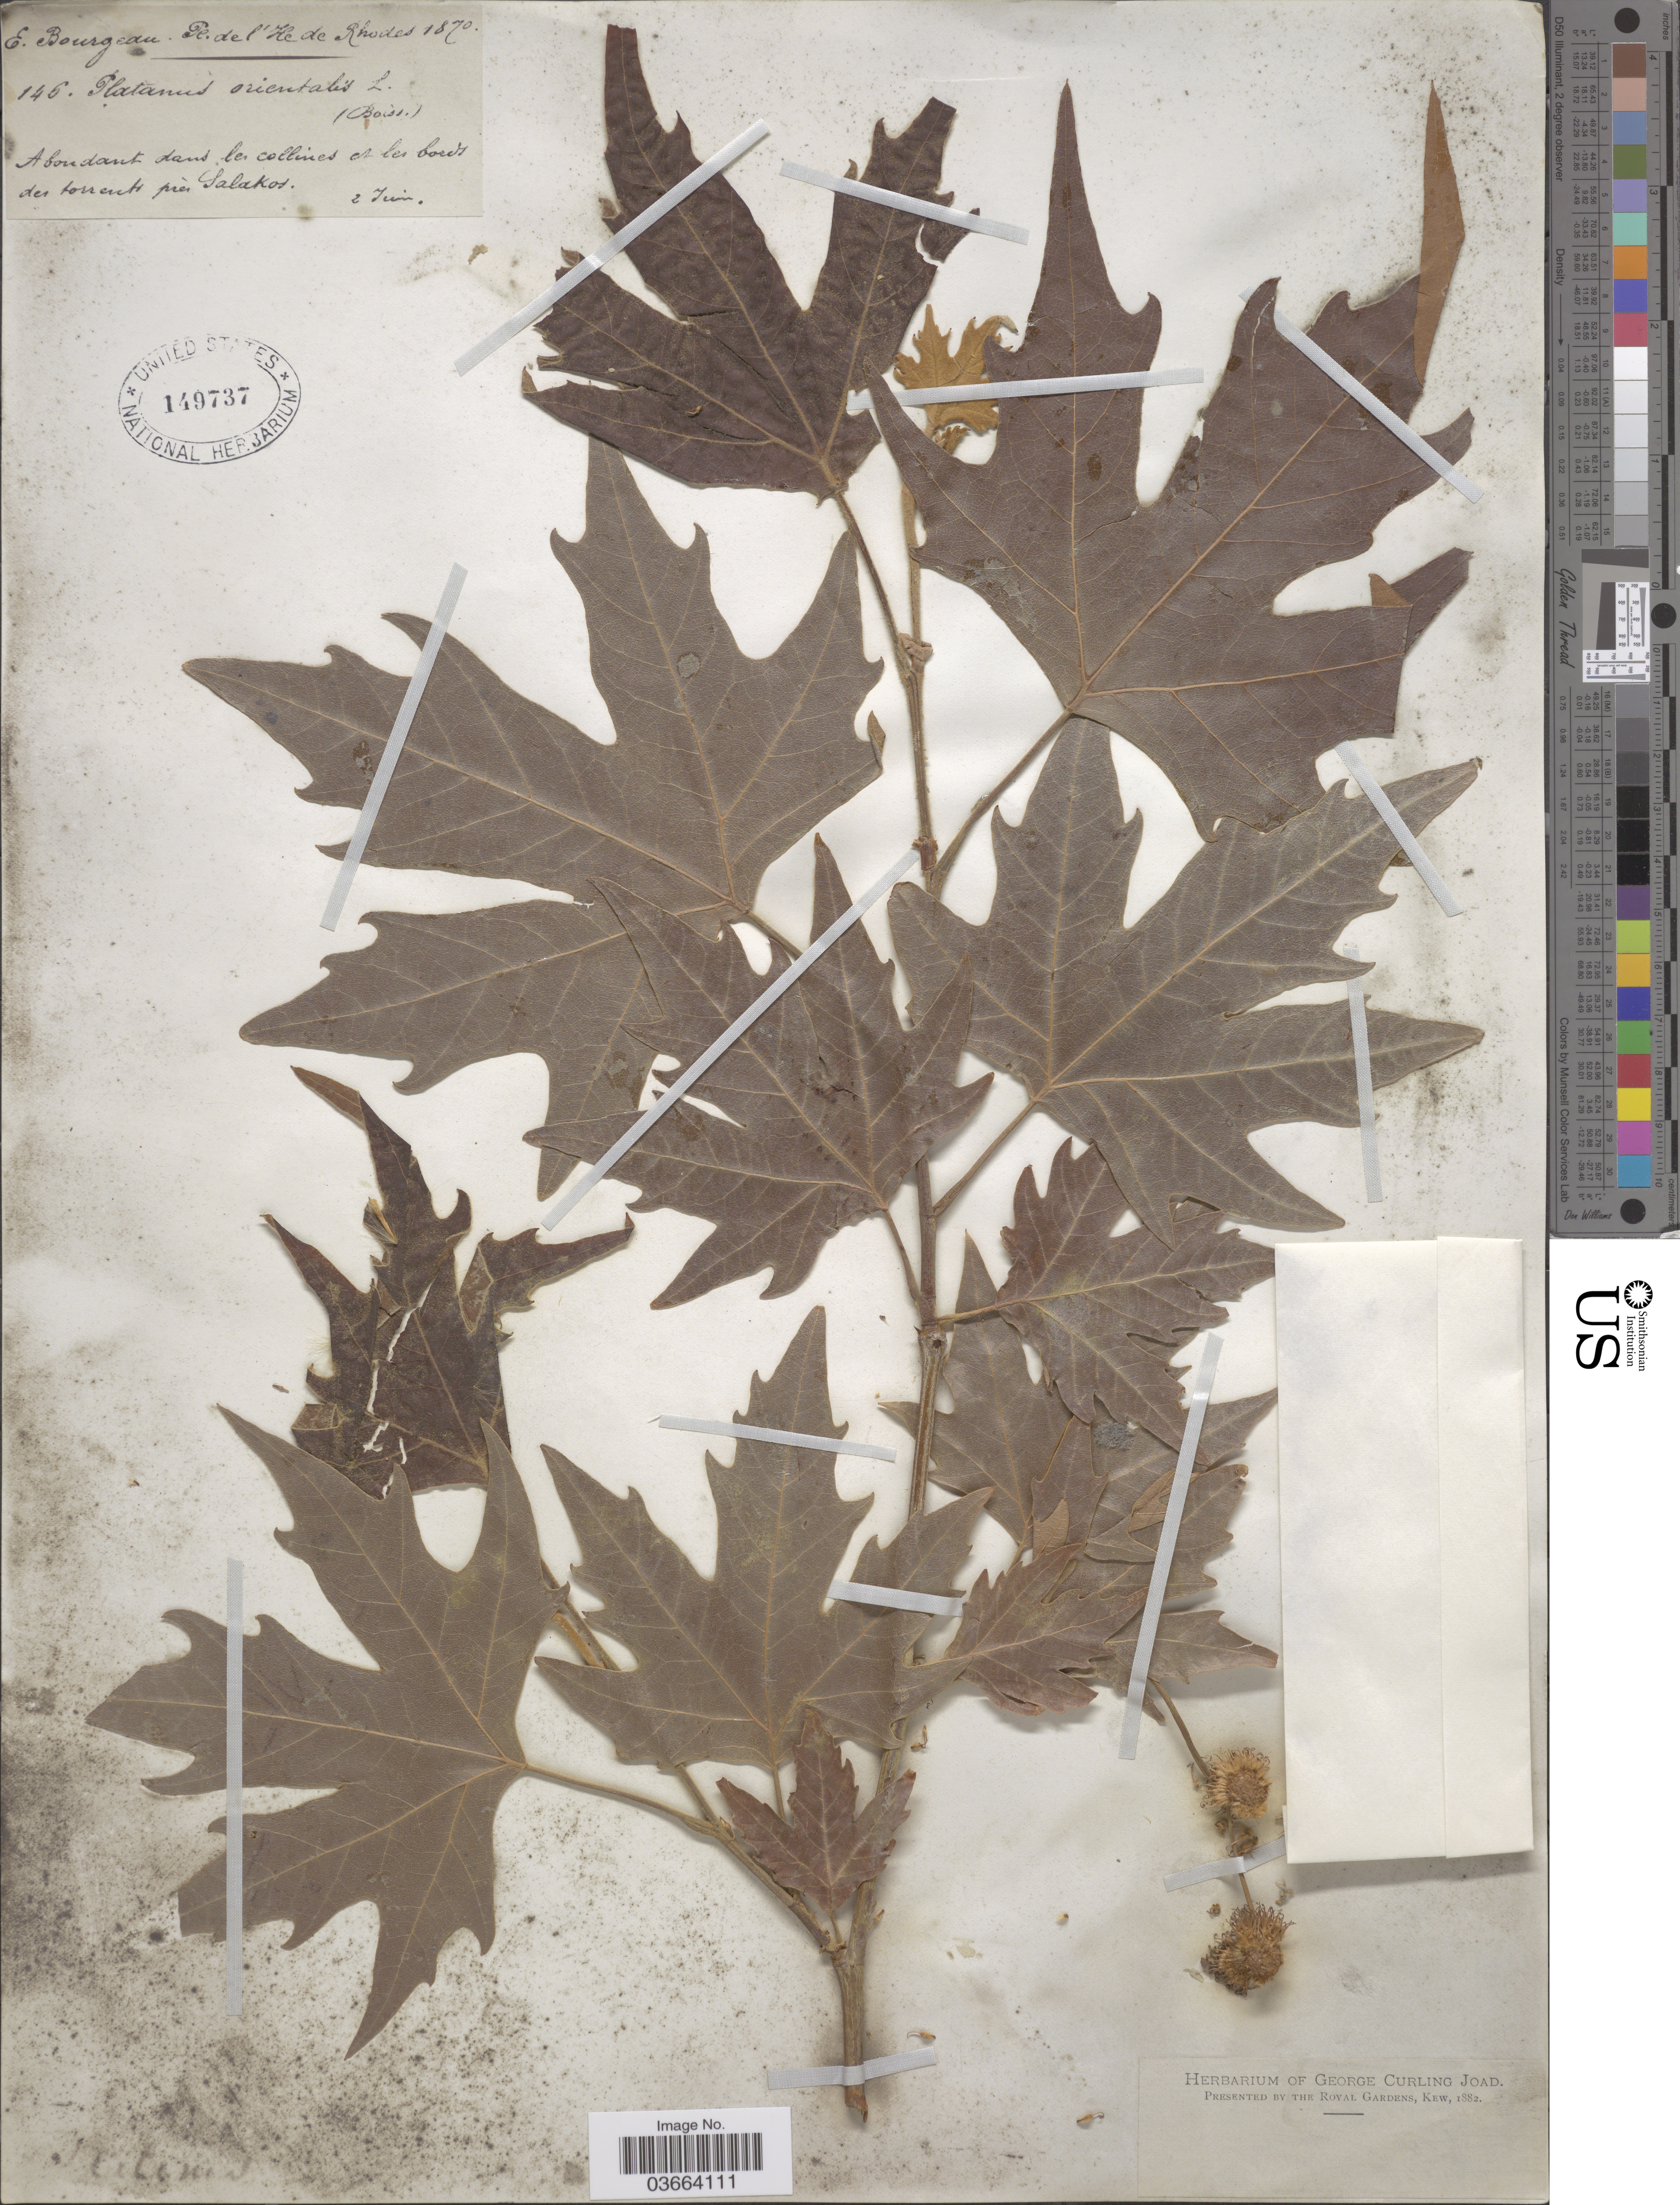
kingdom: Plantae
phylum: Tracheophyta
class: Magnoliopsida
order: Proteales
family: Platanaceae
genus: Platanus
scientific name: Platanus occidentalis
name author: L.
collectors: E. Bourgeau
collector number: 146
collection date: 1870-06-02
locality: Ile de Rhodes. Abundant dans les collines en les bords des torrents pies Salakos.*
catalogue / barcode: US 149737